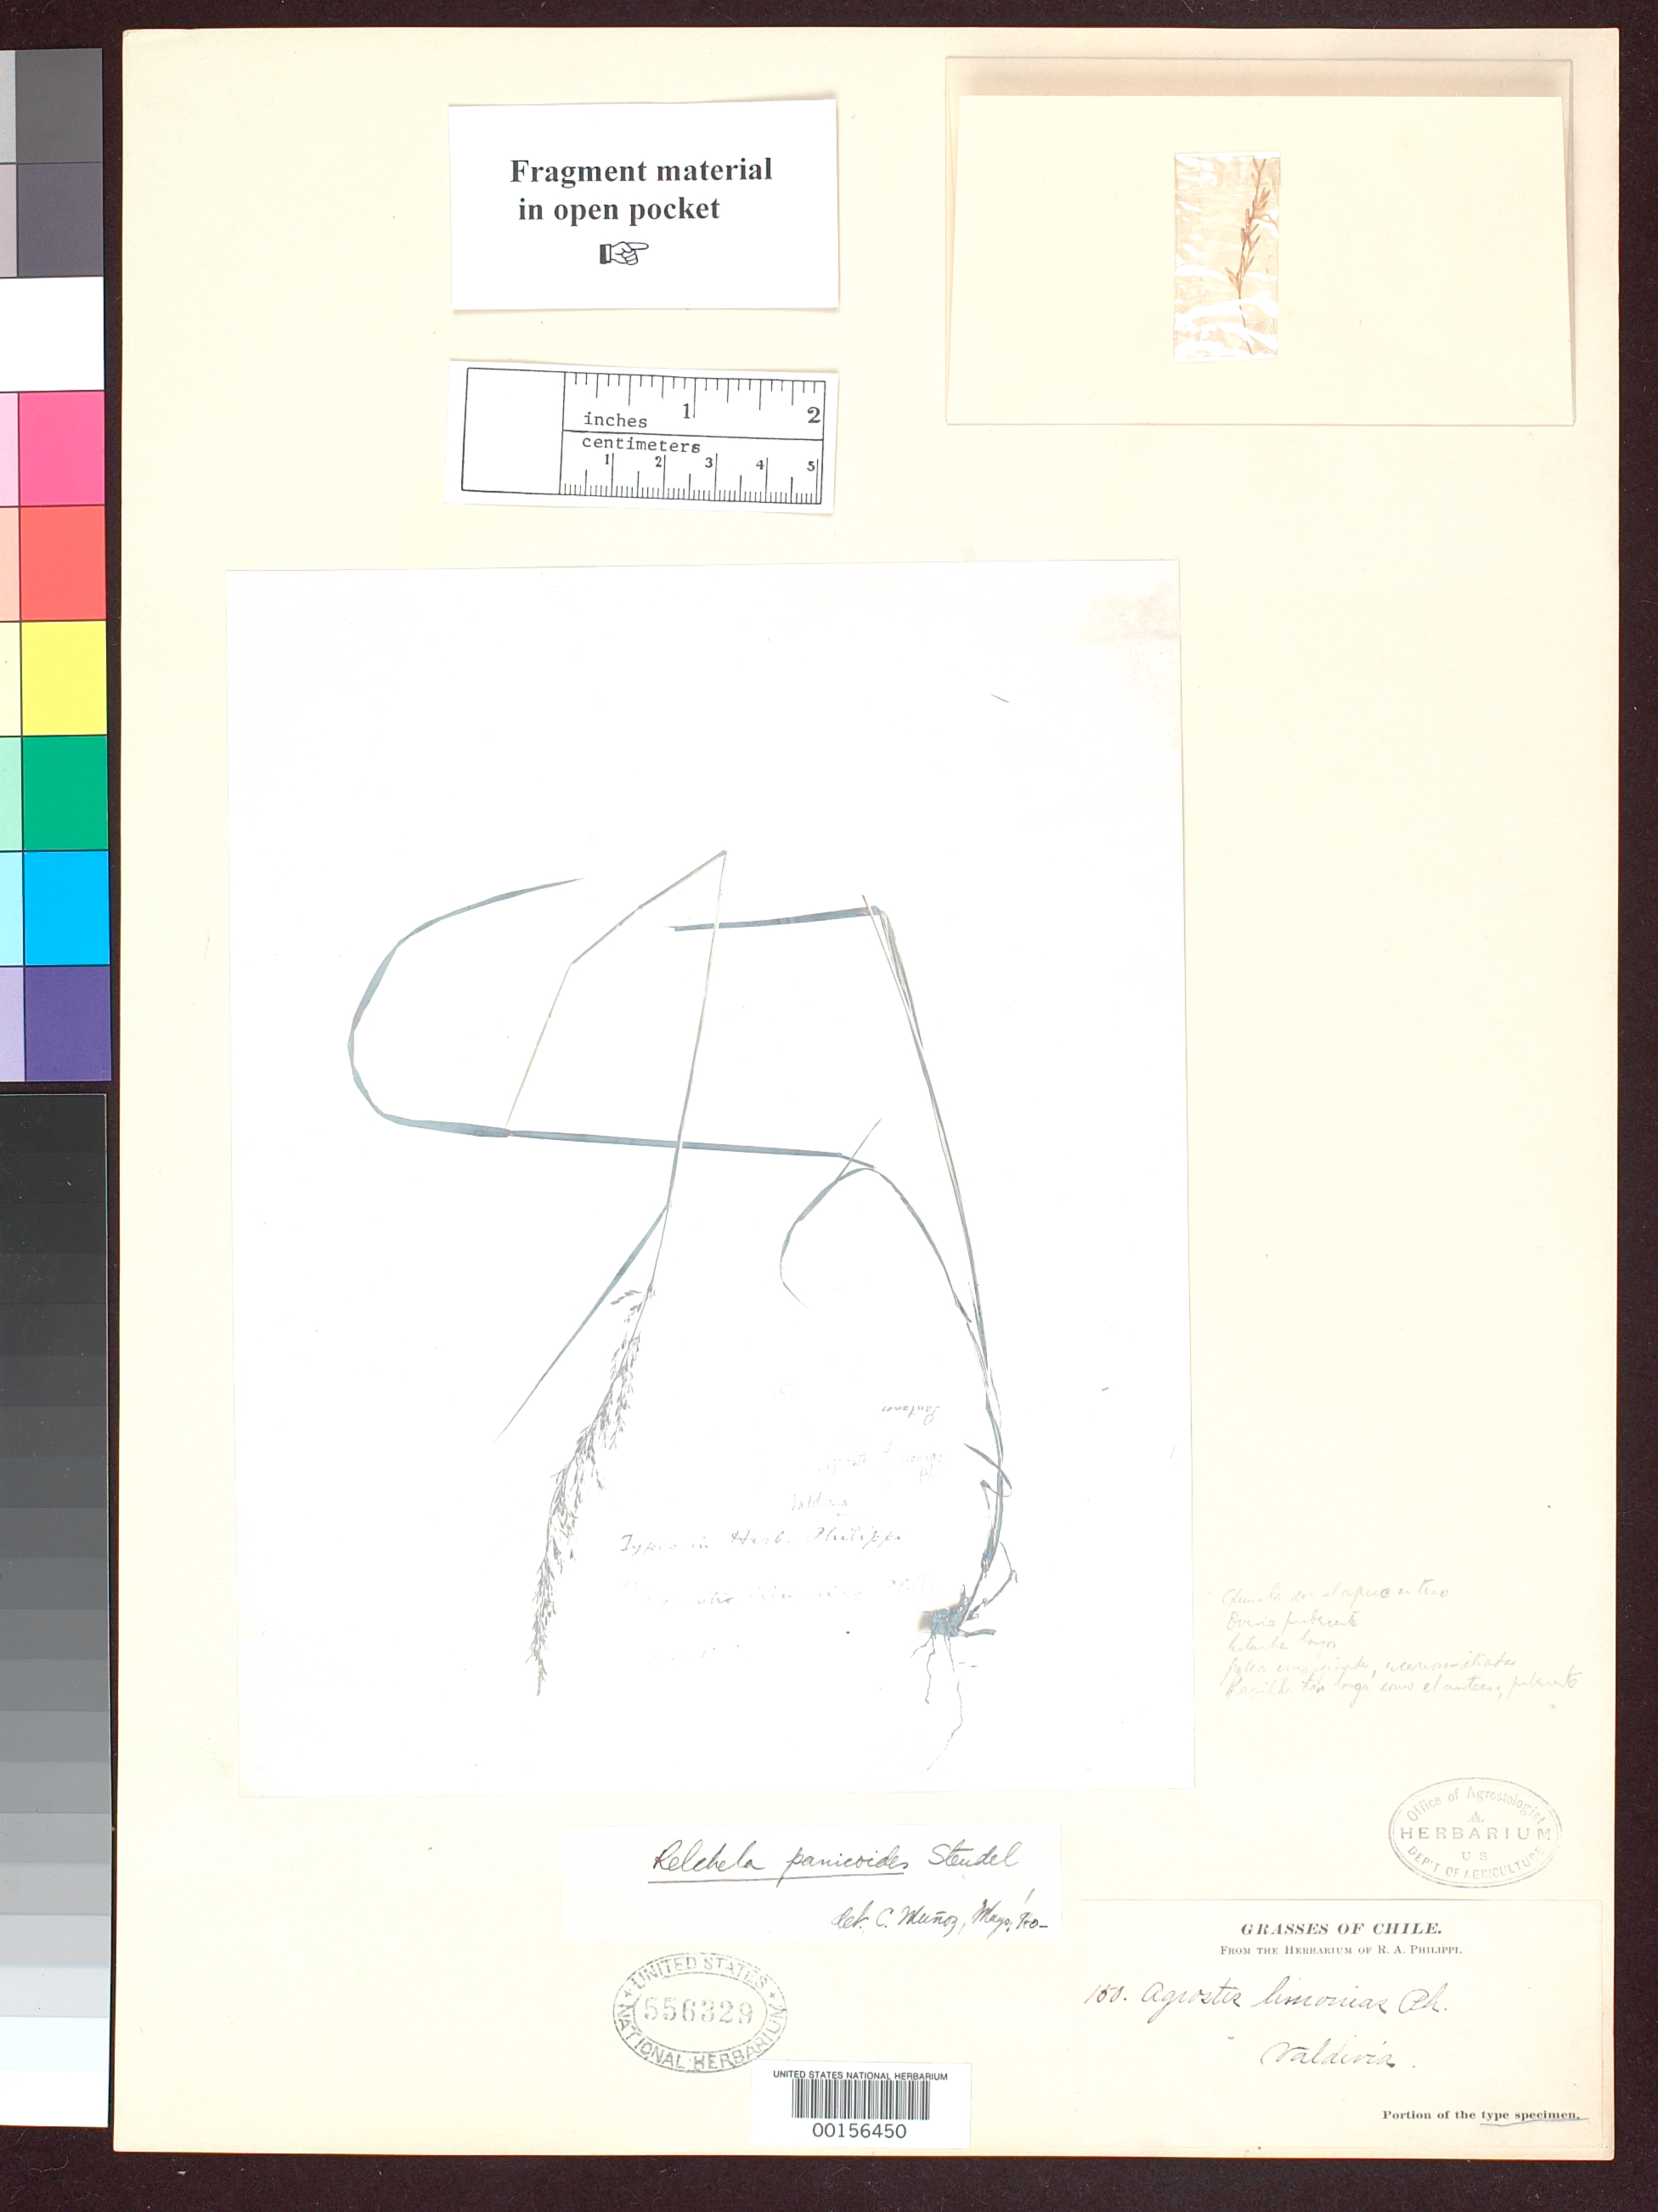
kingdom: Plantae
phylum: Tracheophyta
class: Liliopsida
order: Poales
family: Poaceae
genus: Agrostis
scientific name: Agrostis limonias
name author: Phil.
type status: Type Fragment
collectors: R. A. Philippi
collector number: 150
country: Chile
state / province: Los Ríos (XIV)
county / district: Valdivia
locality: Valdivia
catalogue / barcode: US 556329